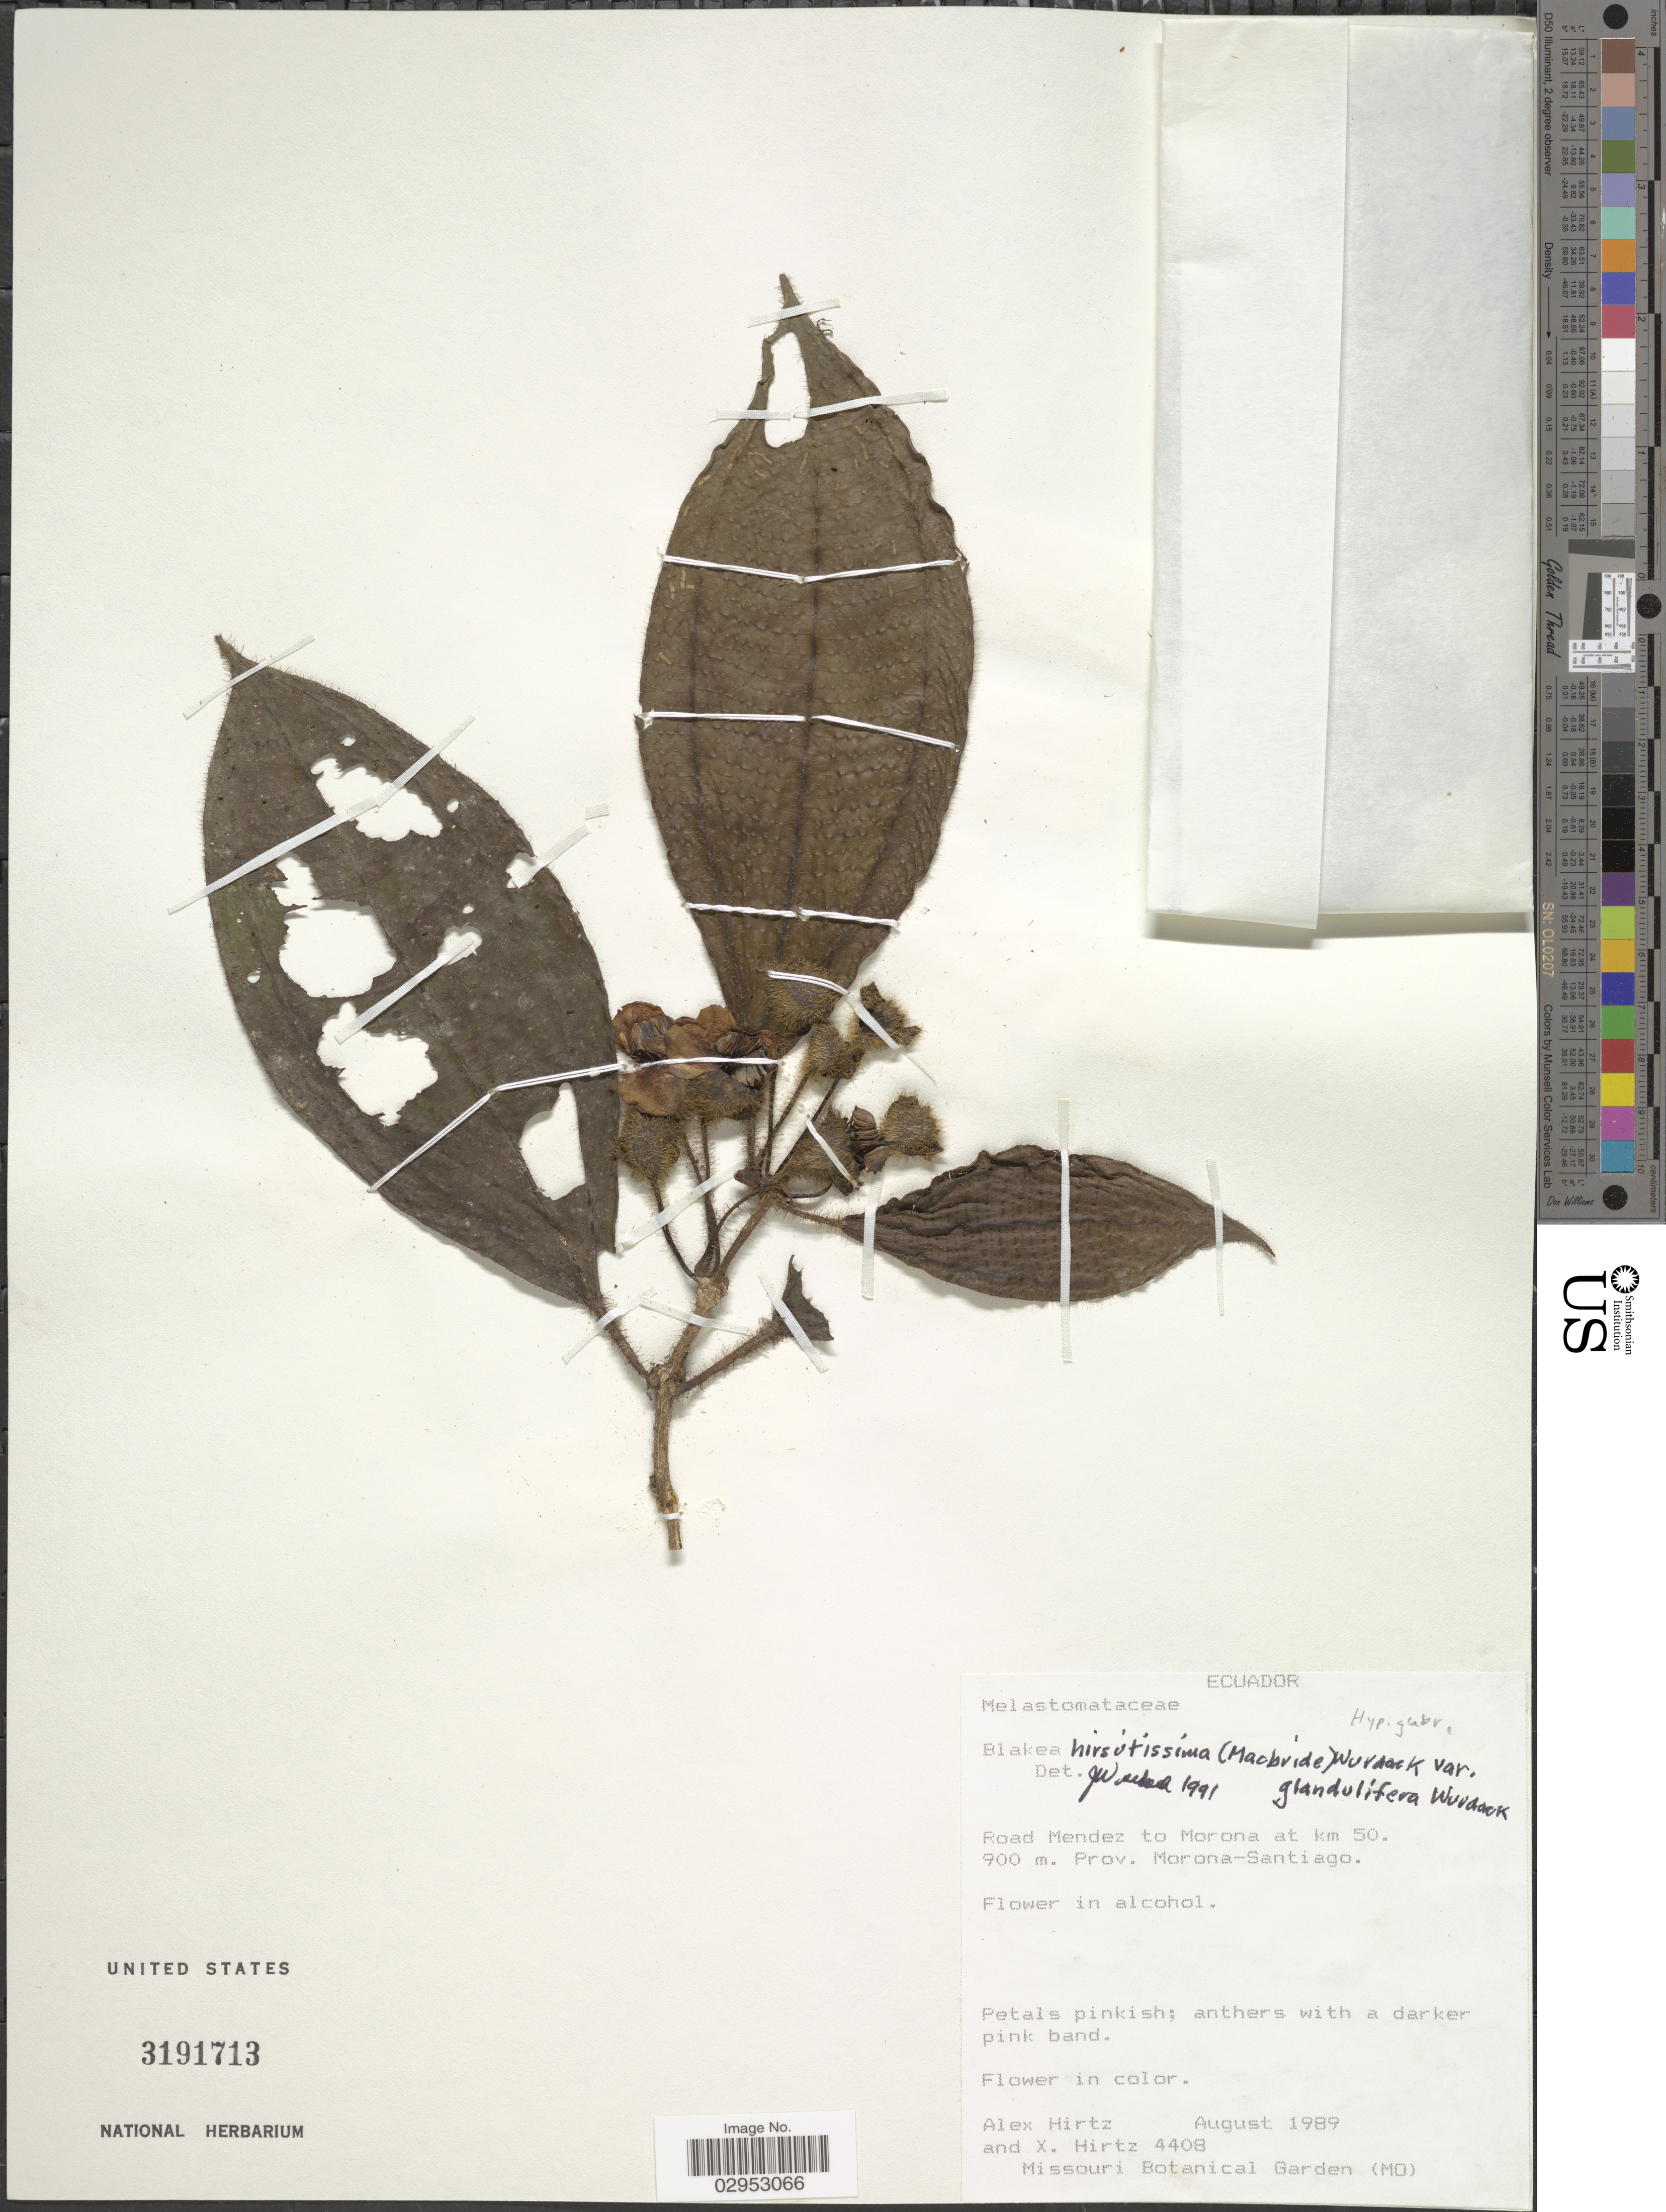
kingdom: Plantae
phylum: Tracheophyta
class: Magnoliopsida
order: Myrtales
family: Melastomataceae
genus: Blakea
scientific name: Blakea hirsutissima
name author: (J.F. Macbr.) Wurdack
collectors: A. Hirtz & X. Hirtz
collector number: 4408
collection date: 1989-08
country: Ecuador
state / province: Morona-Santiago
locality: Road Mendez to Morona at km 50.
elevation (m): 900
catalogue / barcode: US 3191713